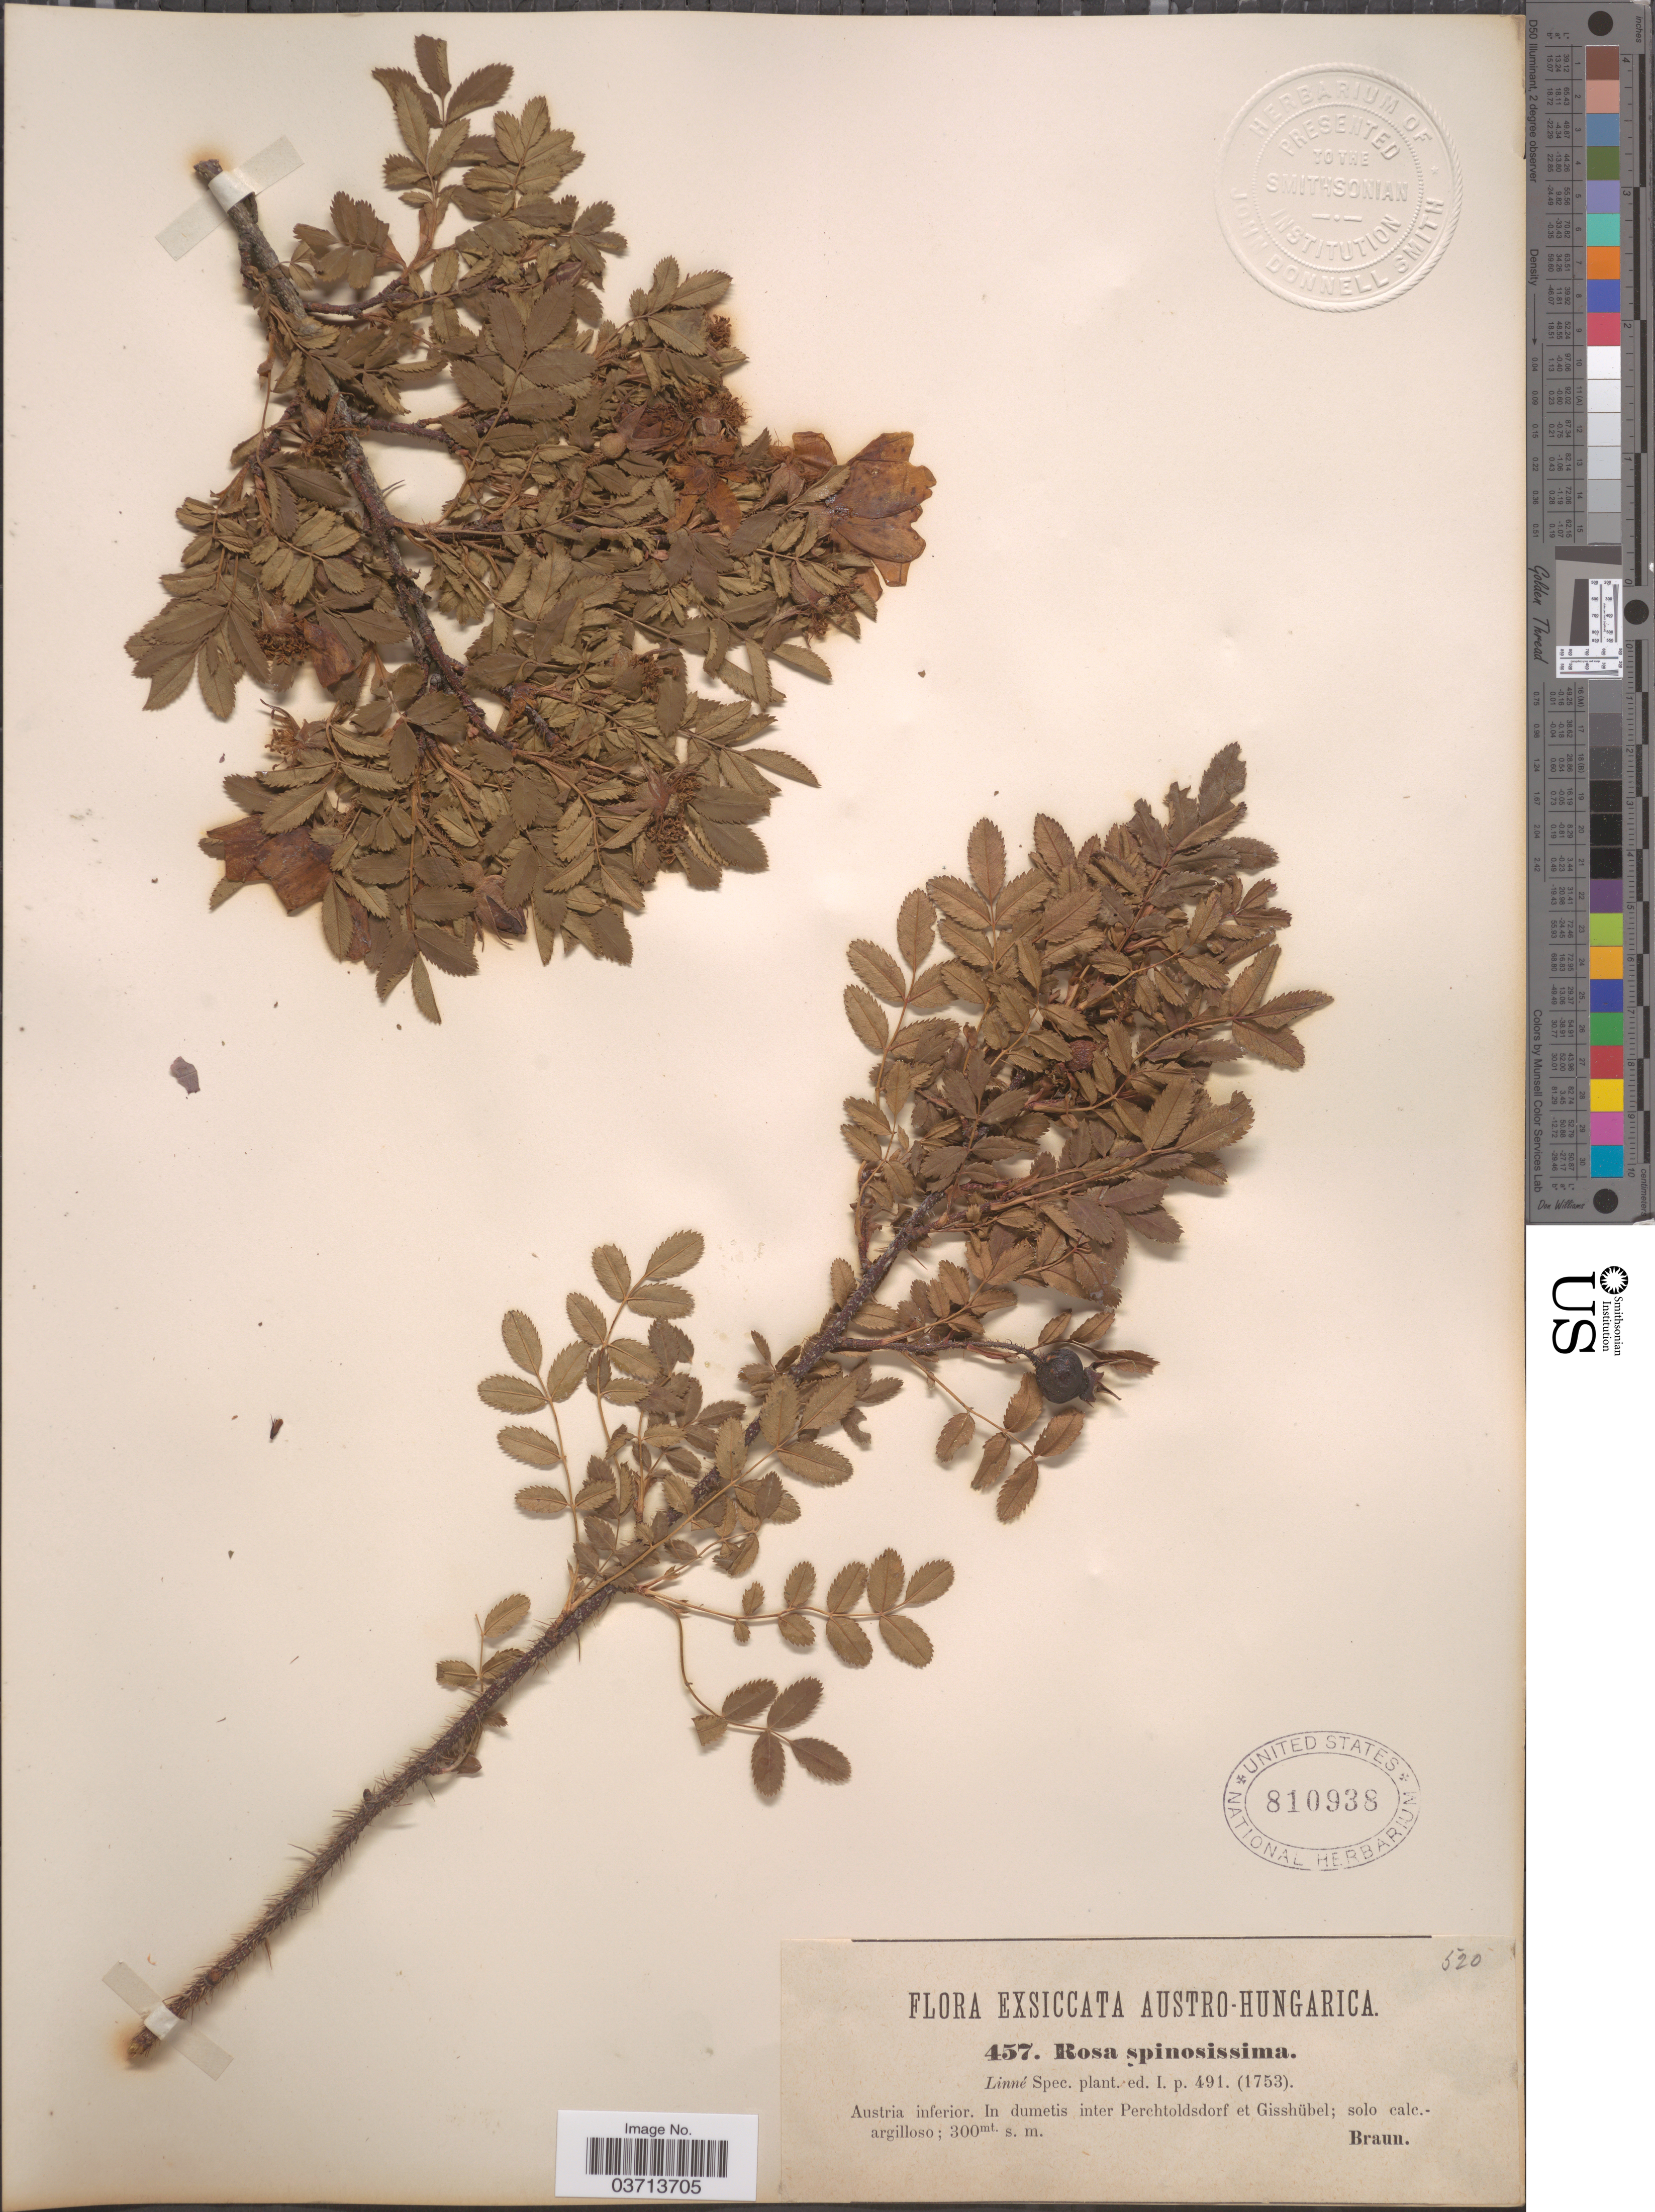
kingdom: Plantae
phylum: Tracheophyta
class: Magnoliopsida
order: Rosales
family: Rosaceae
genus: Rosa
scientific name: Rosa spinosissima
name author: L.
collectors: Braun, --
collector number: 457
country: Austria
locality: Austro-Hungarica. Austria inferior. In dumetis inter Perchtoldsdorf et Gisshübel.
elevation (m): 300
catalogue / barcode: US 810938